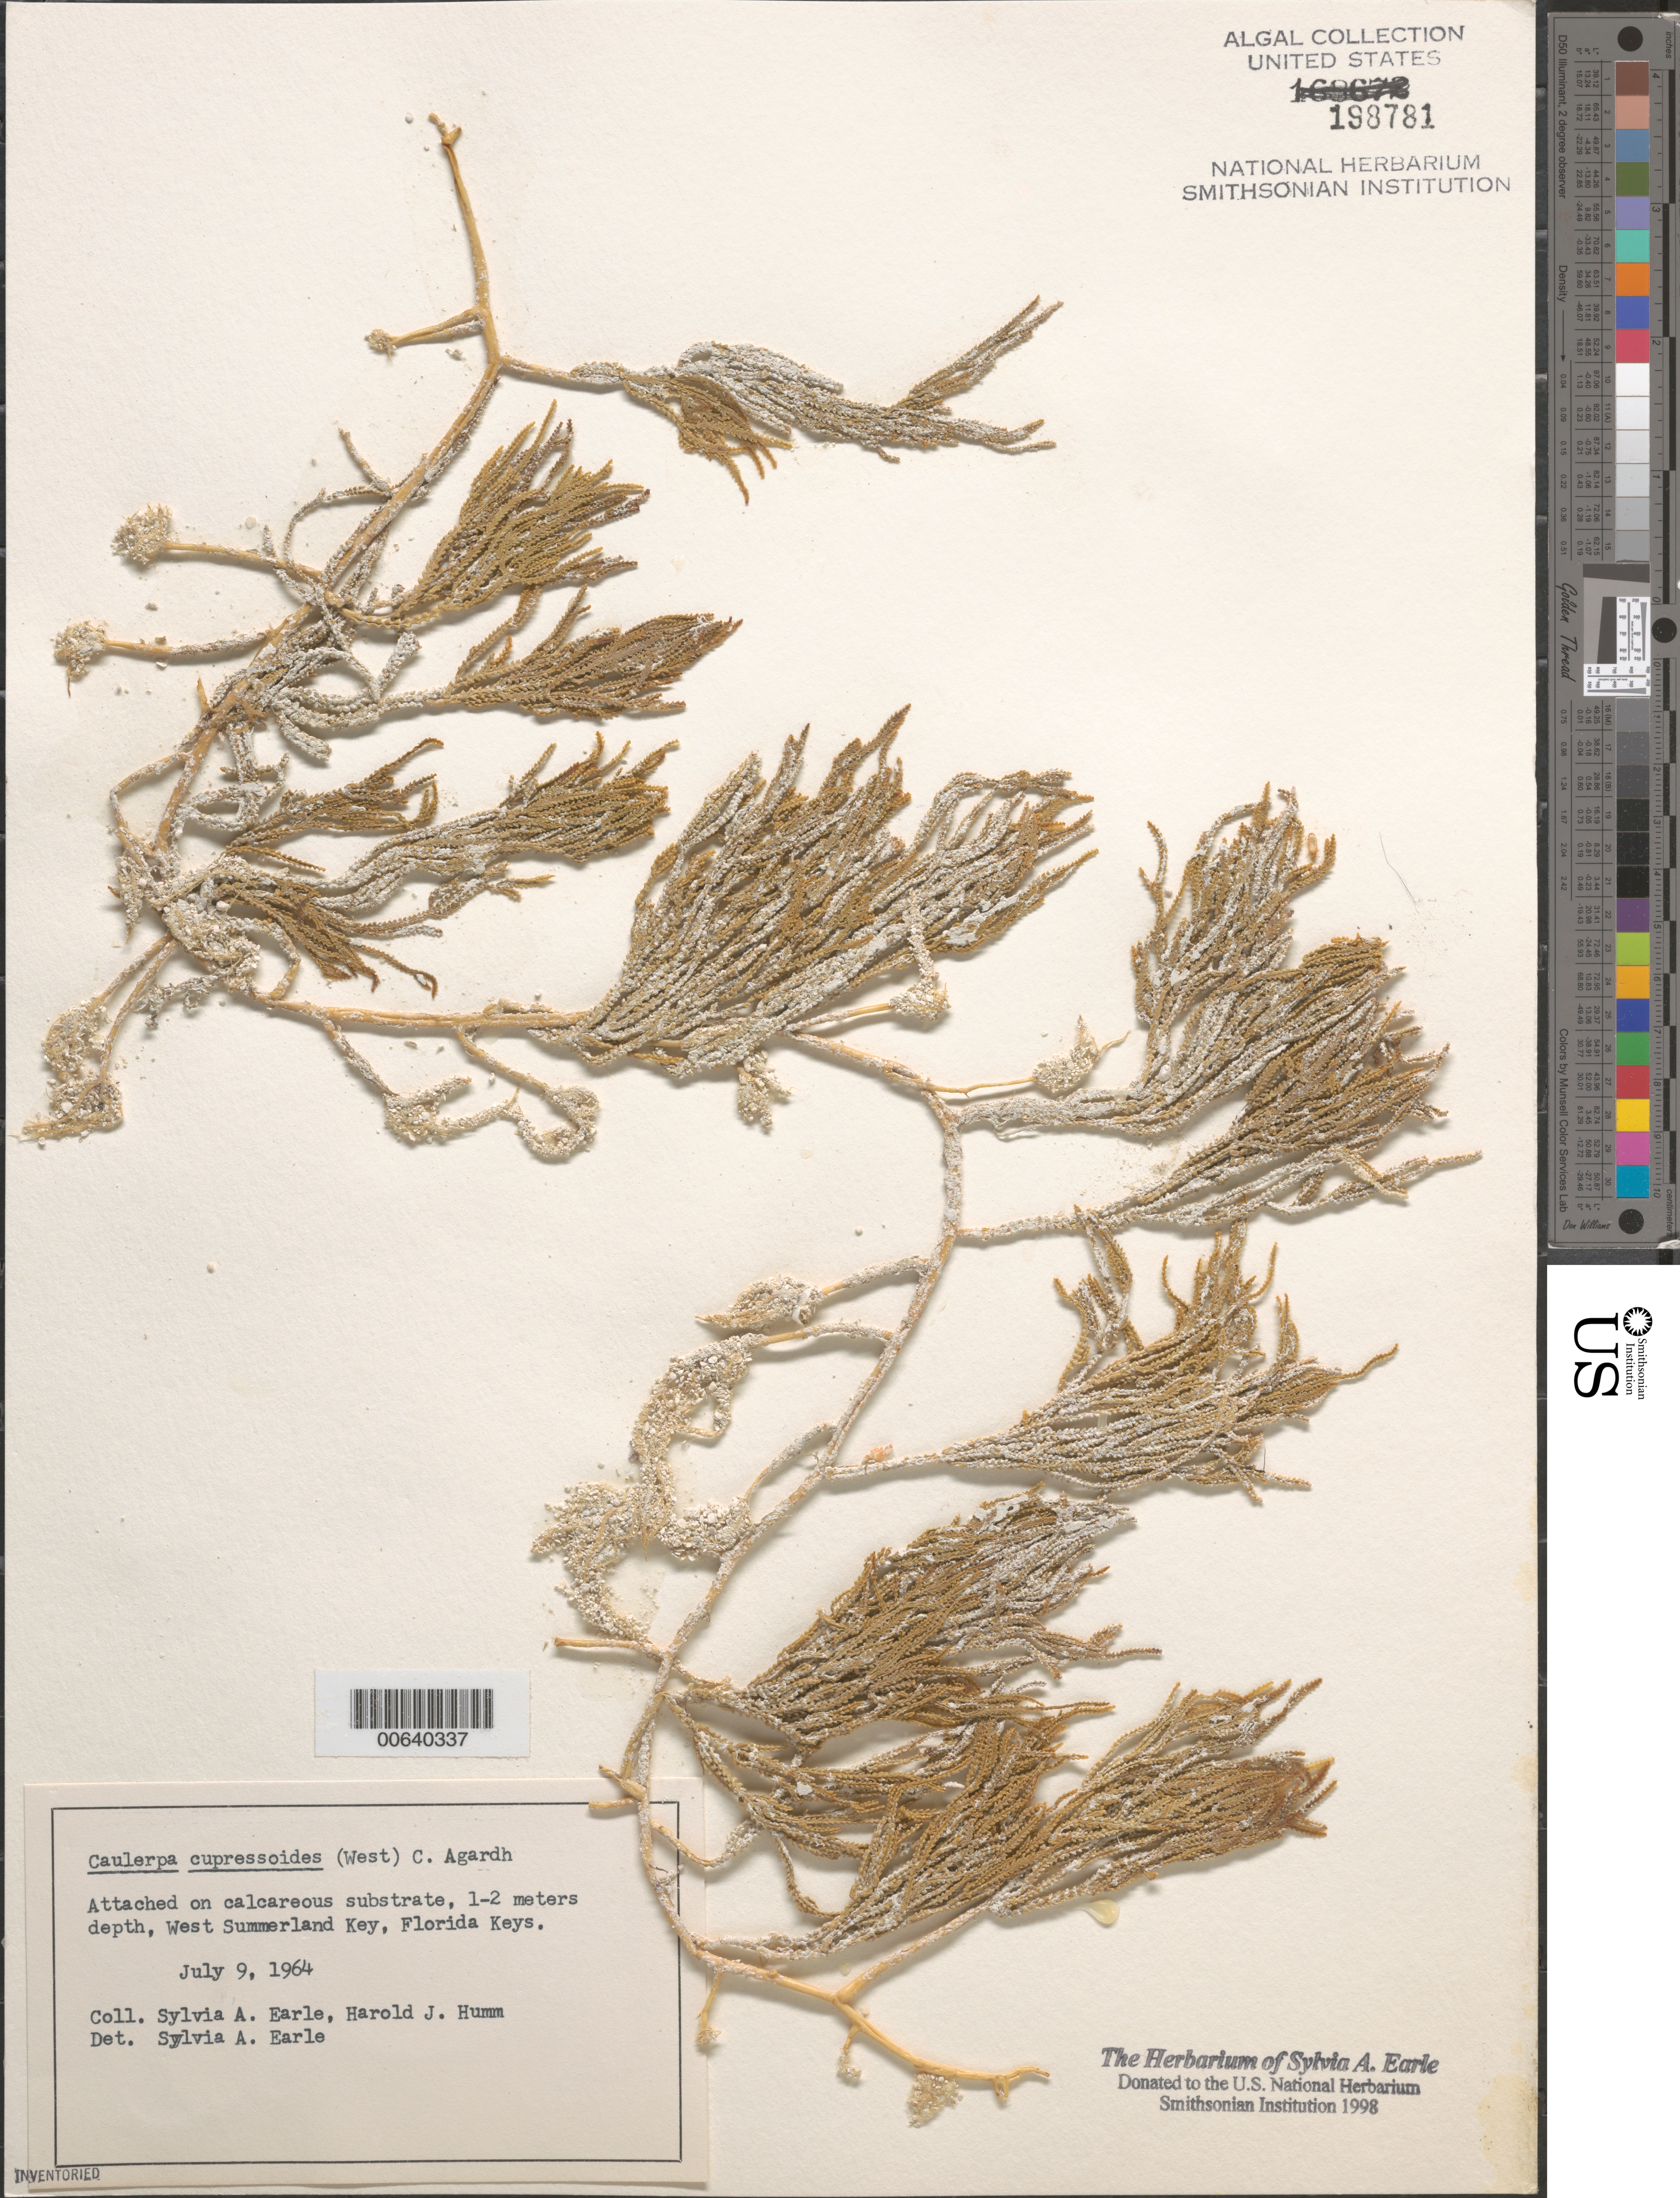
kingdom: Plantae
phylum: Chlorophyta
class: Ulvophyceae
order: Bryopsidales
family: Caulerpaceae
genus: Caulerpa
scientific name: Caulerpa cupressoides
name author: (Vahl) C. Agardh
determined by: Earle, S. A.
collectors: S. A. Earle & H. J. Humm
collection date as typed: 09 Jul 1964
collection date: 1964-07-09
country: United States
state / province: Florida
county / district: Monroe County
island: West Summerland Key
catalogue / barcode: US 198781